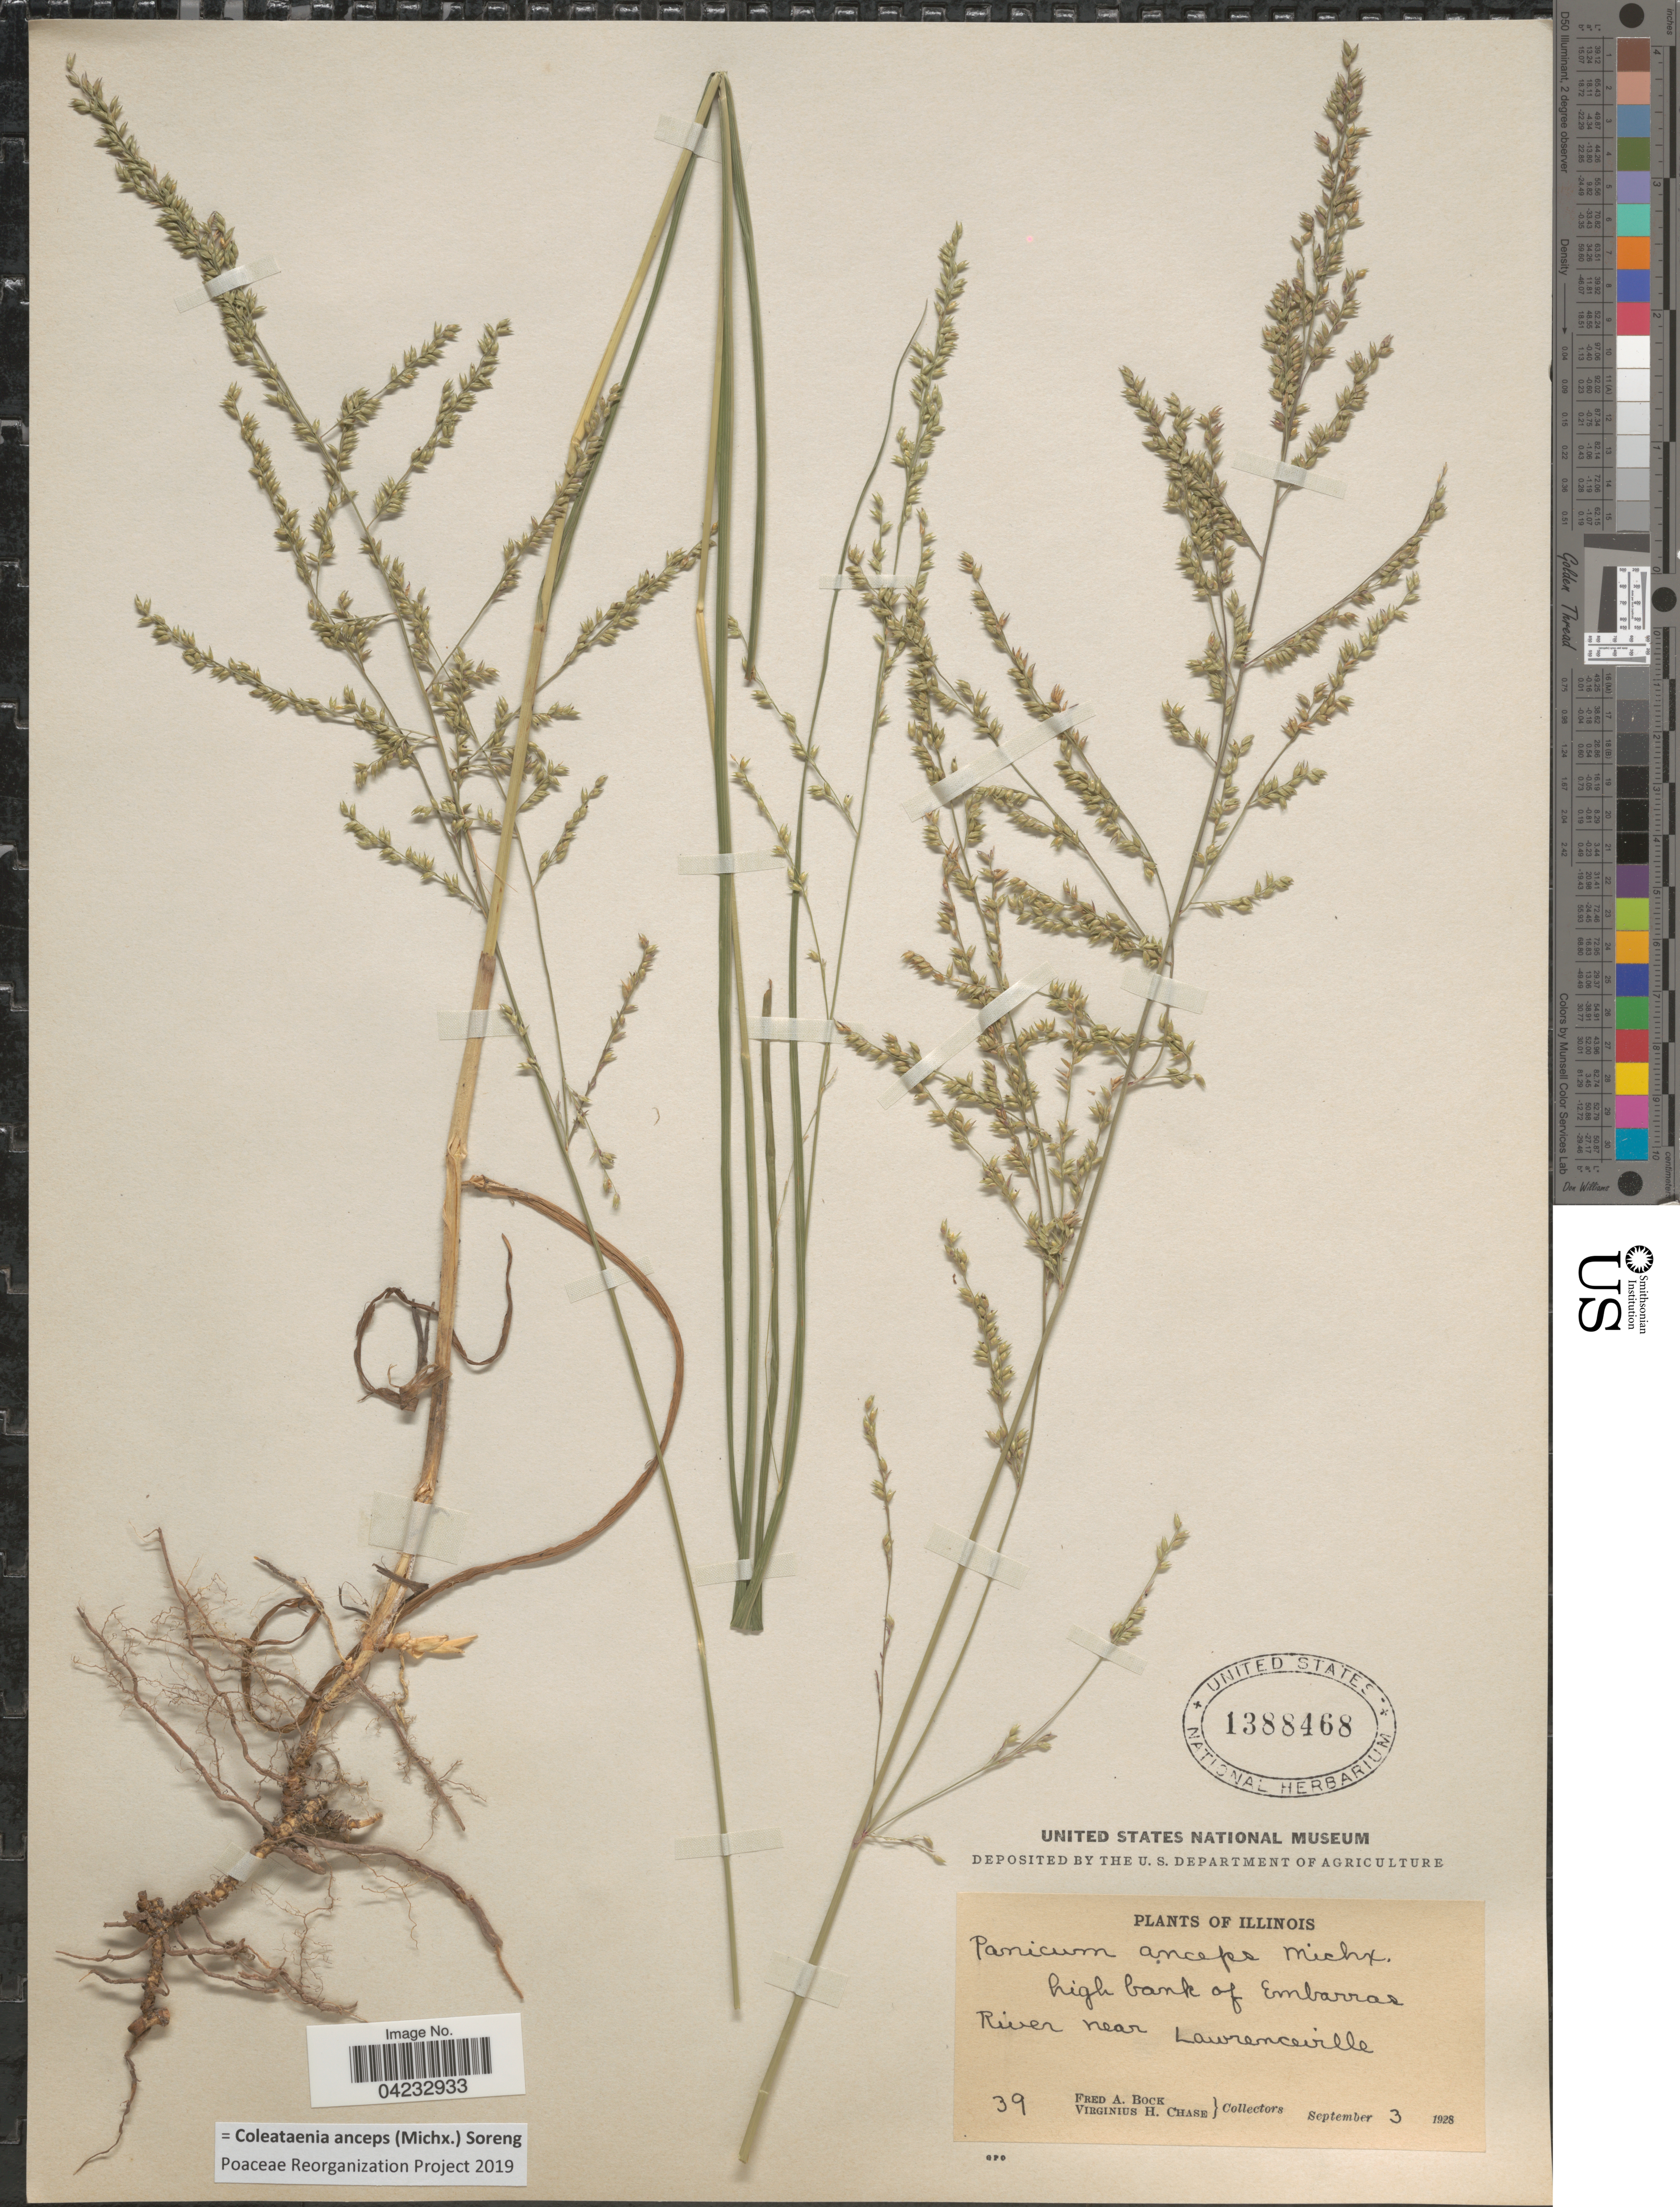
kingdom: Plantae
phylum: Tracheophyta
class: Liliopsida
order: Poales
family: Poaceae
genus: Coleataenia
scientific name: Coleataenia anceps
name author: (Michx.) Soreng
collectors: F. Bock & V. H. Chase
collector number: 39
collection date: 1928-09-03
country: United States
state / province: Illinois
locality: High bank of Embarras River near Lawrenceville.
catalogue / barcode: US 1388468